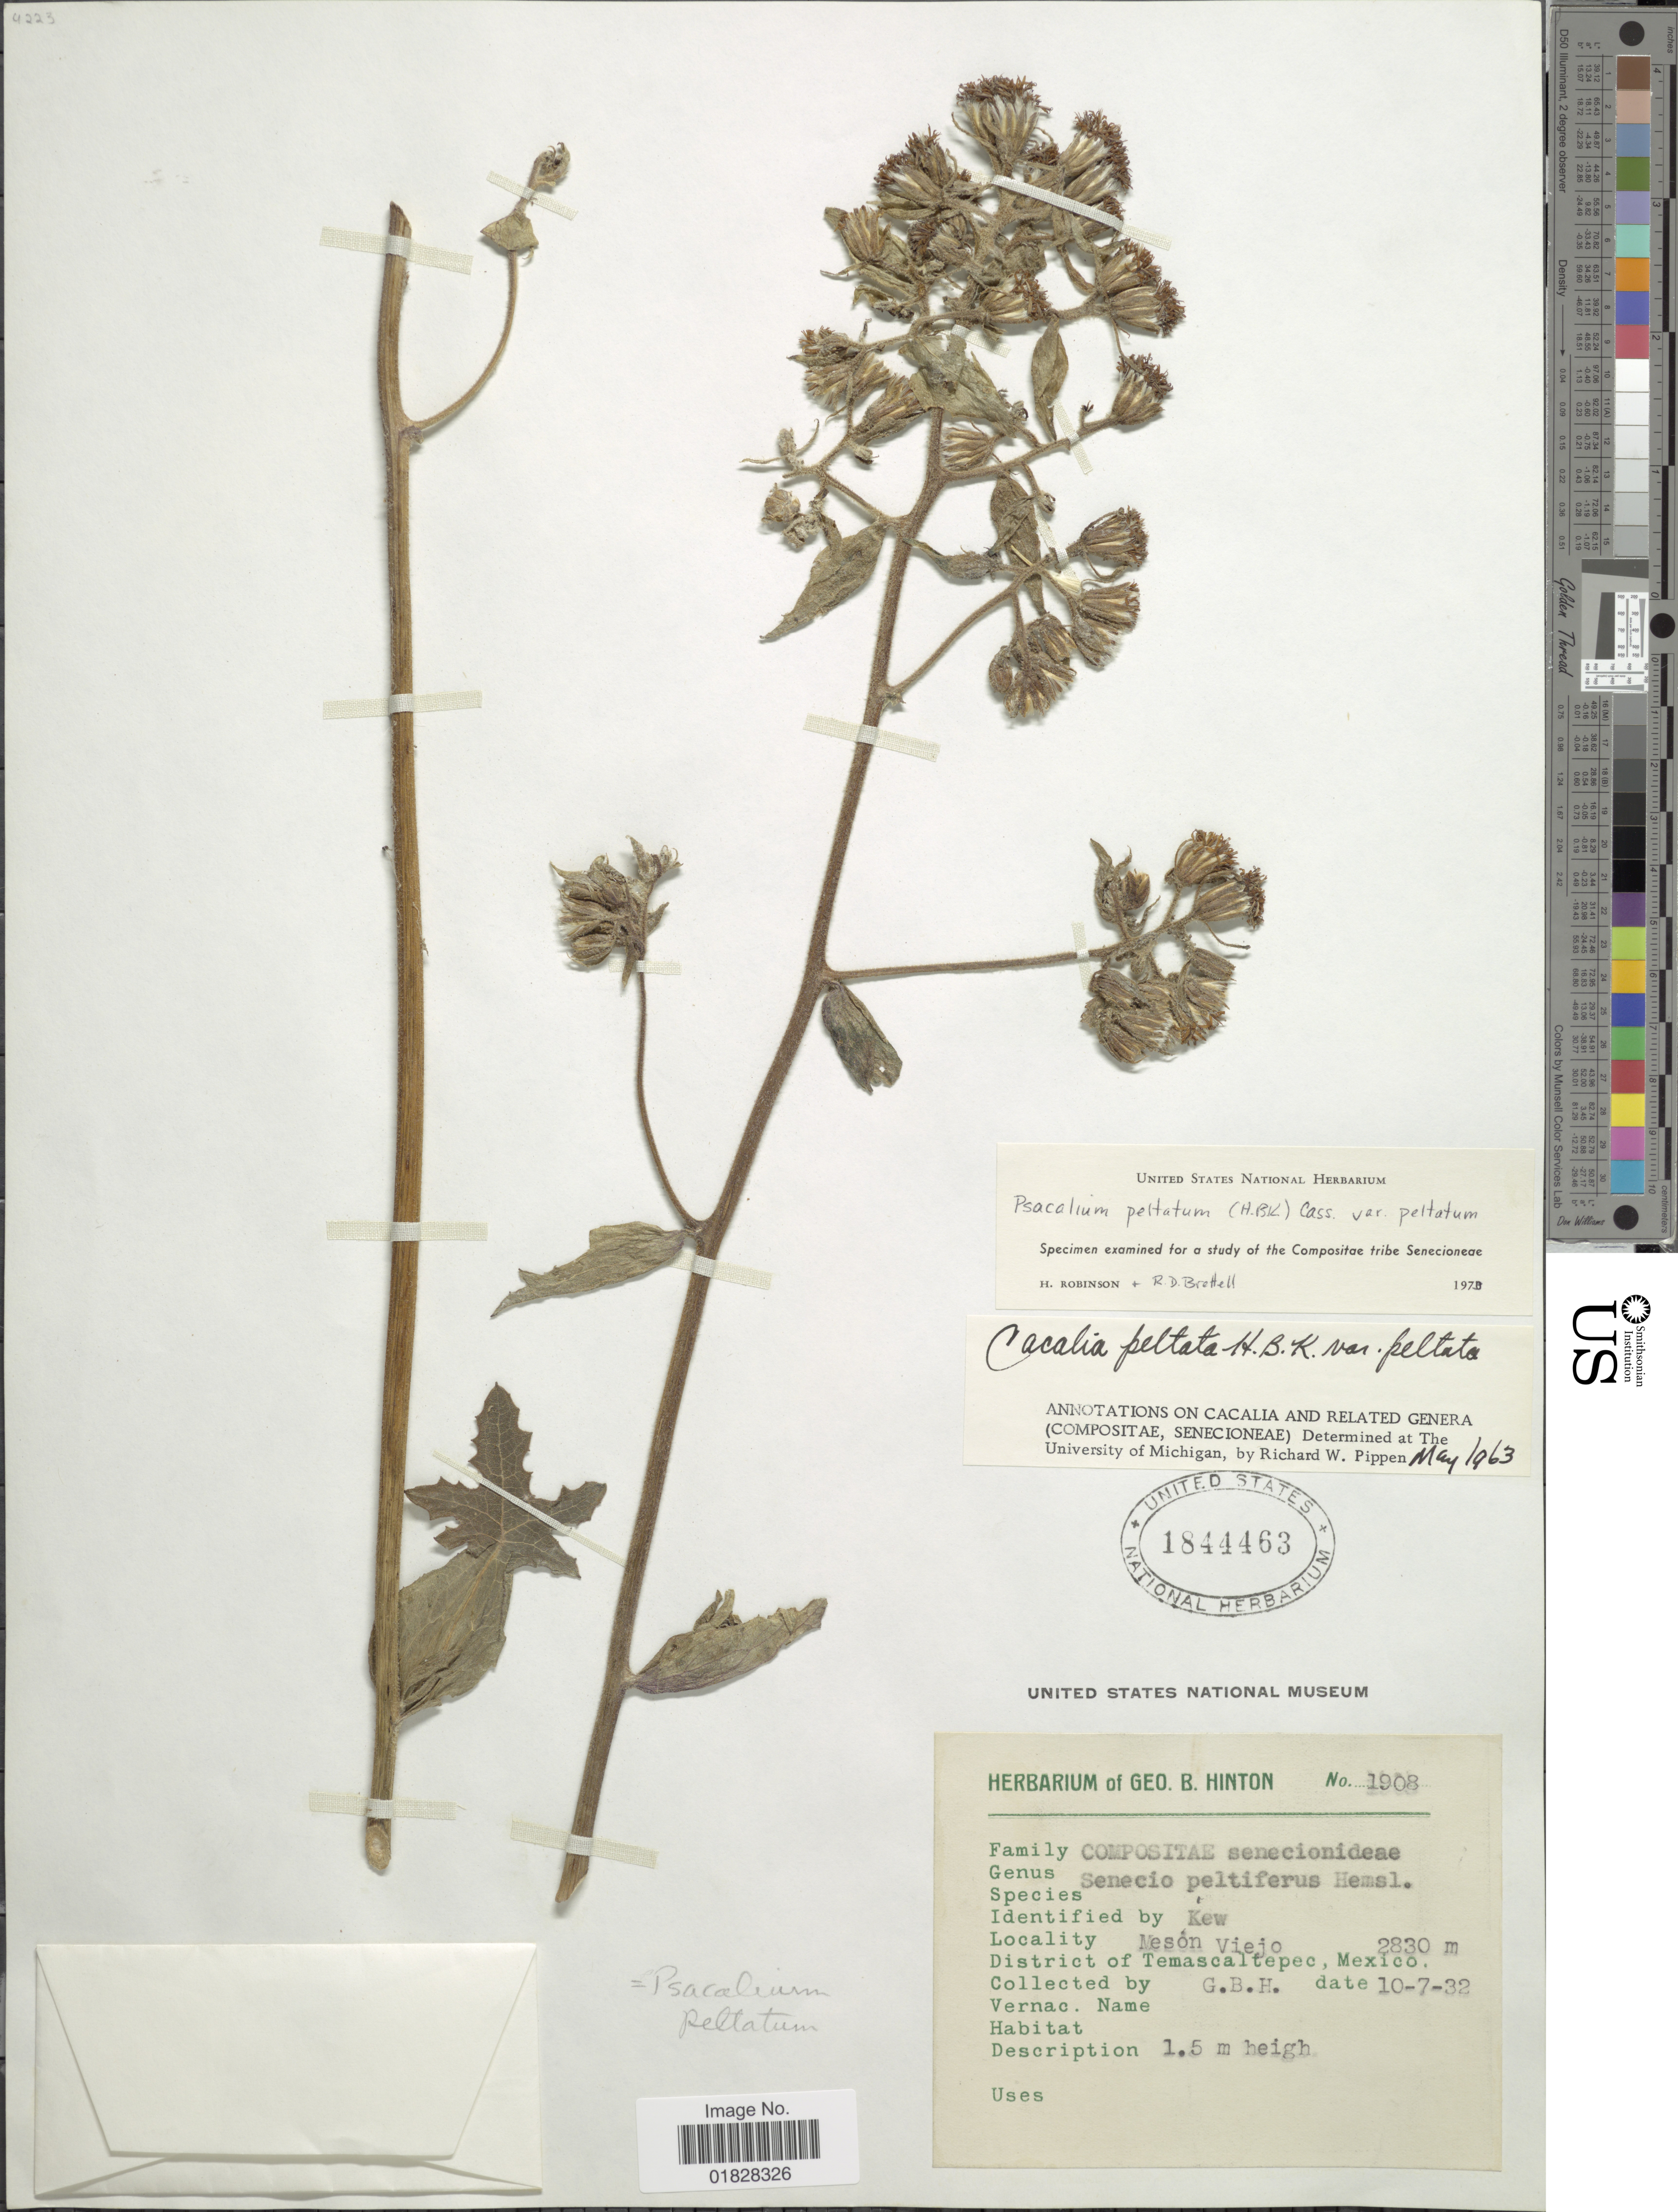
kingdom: Plantae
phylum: Tracheophyta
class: Magnoliopsida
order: Asterales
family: Asteraceae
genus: Psacalium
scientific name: Psacalium peltatum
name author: Cass.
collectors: G. B. Hinton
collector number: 1908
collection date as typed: Transcribed d/m/y: 7/10/32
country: Mexico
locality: Meson Viejo. District of Temascaltepec, Mexico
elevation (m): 2830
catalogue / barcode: US 1844463